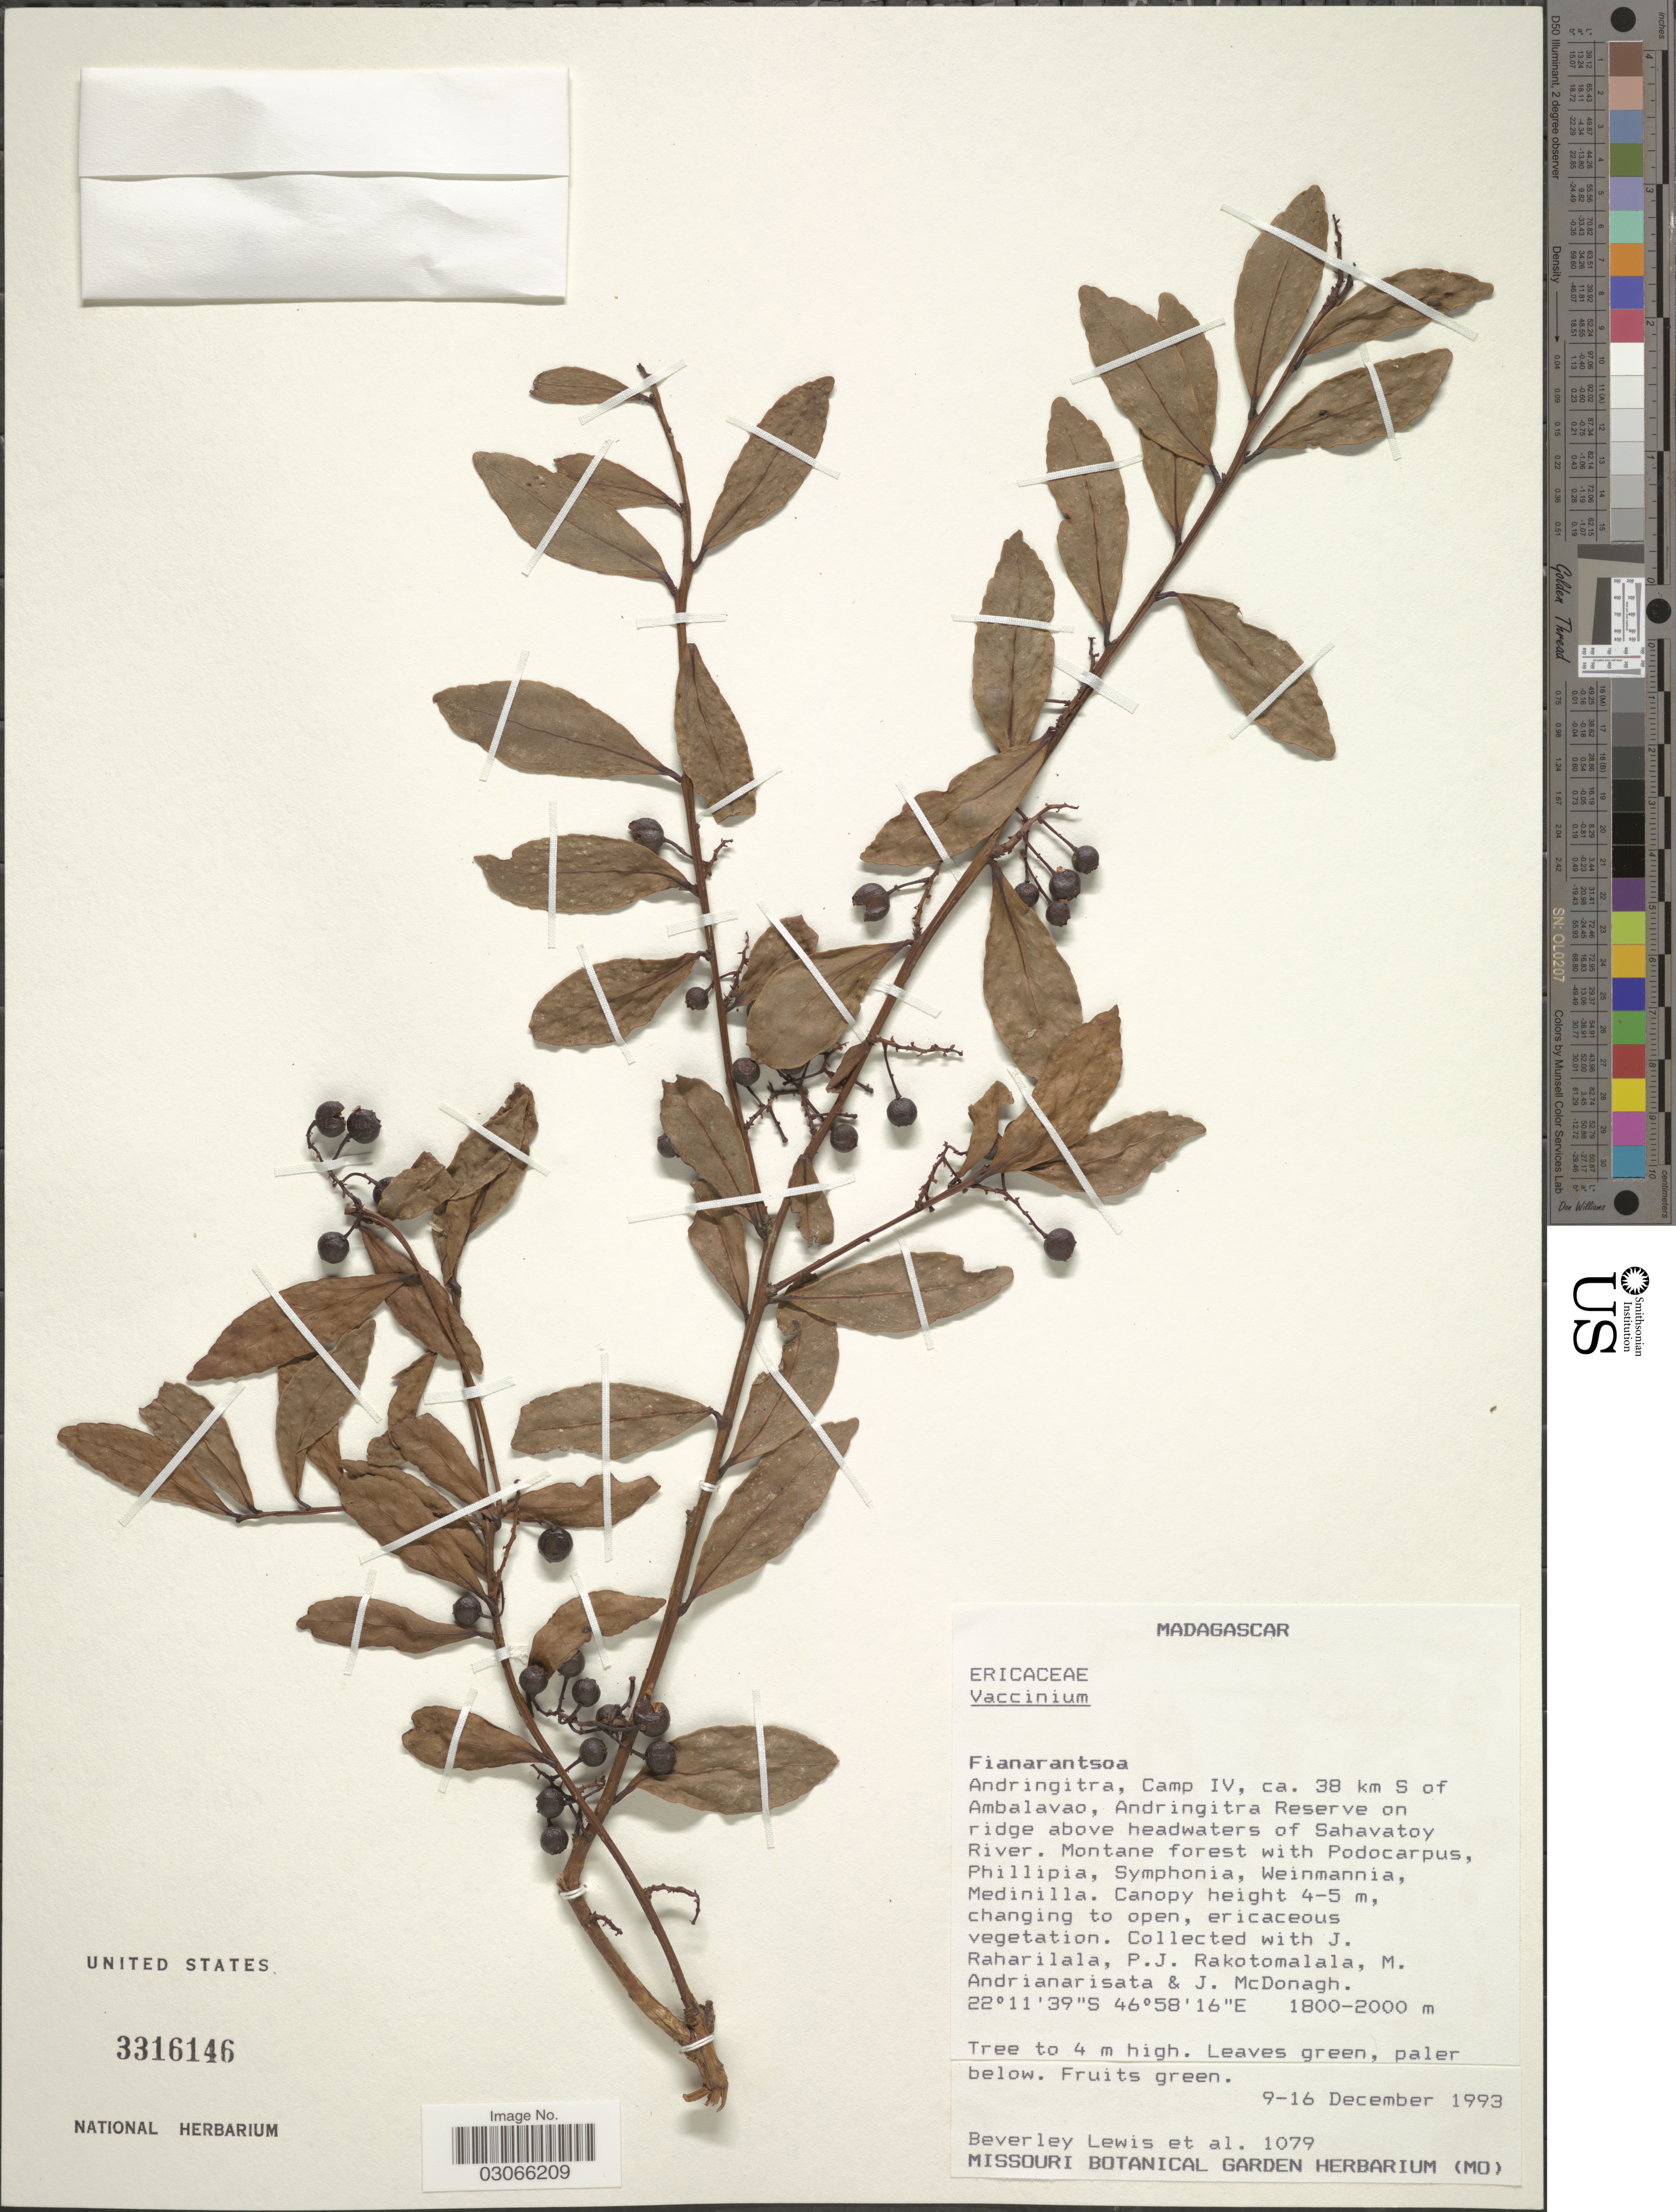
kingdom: Plantae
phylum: Tracheophyta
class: Magnoliopsida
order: Ericales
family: Ericaceae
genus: Vaccinium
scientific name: Vaccinium sp.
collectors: B. Lewis, J. I. Raharilala, P. Rakotomalala, M. Andrianarisata & J. McDonagh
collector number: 1079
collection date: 1993-12-09/1993-12-16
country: Madagascar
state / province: Ihorombe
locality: Andringitra, Camp IV, ca. 38 km S of Ambalavao, Andringitra Reserve on ridge above headwaters of Sahavatoy River.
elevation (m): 1800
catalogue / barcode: US 3316146